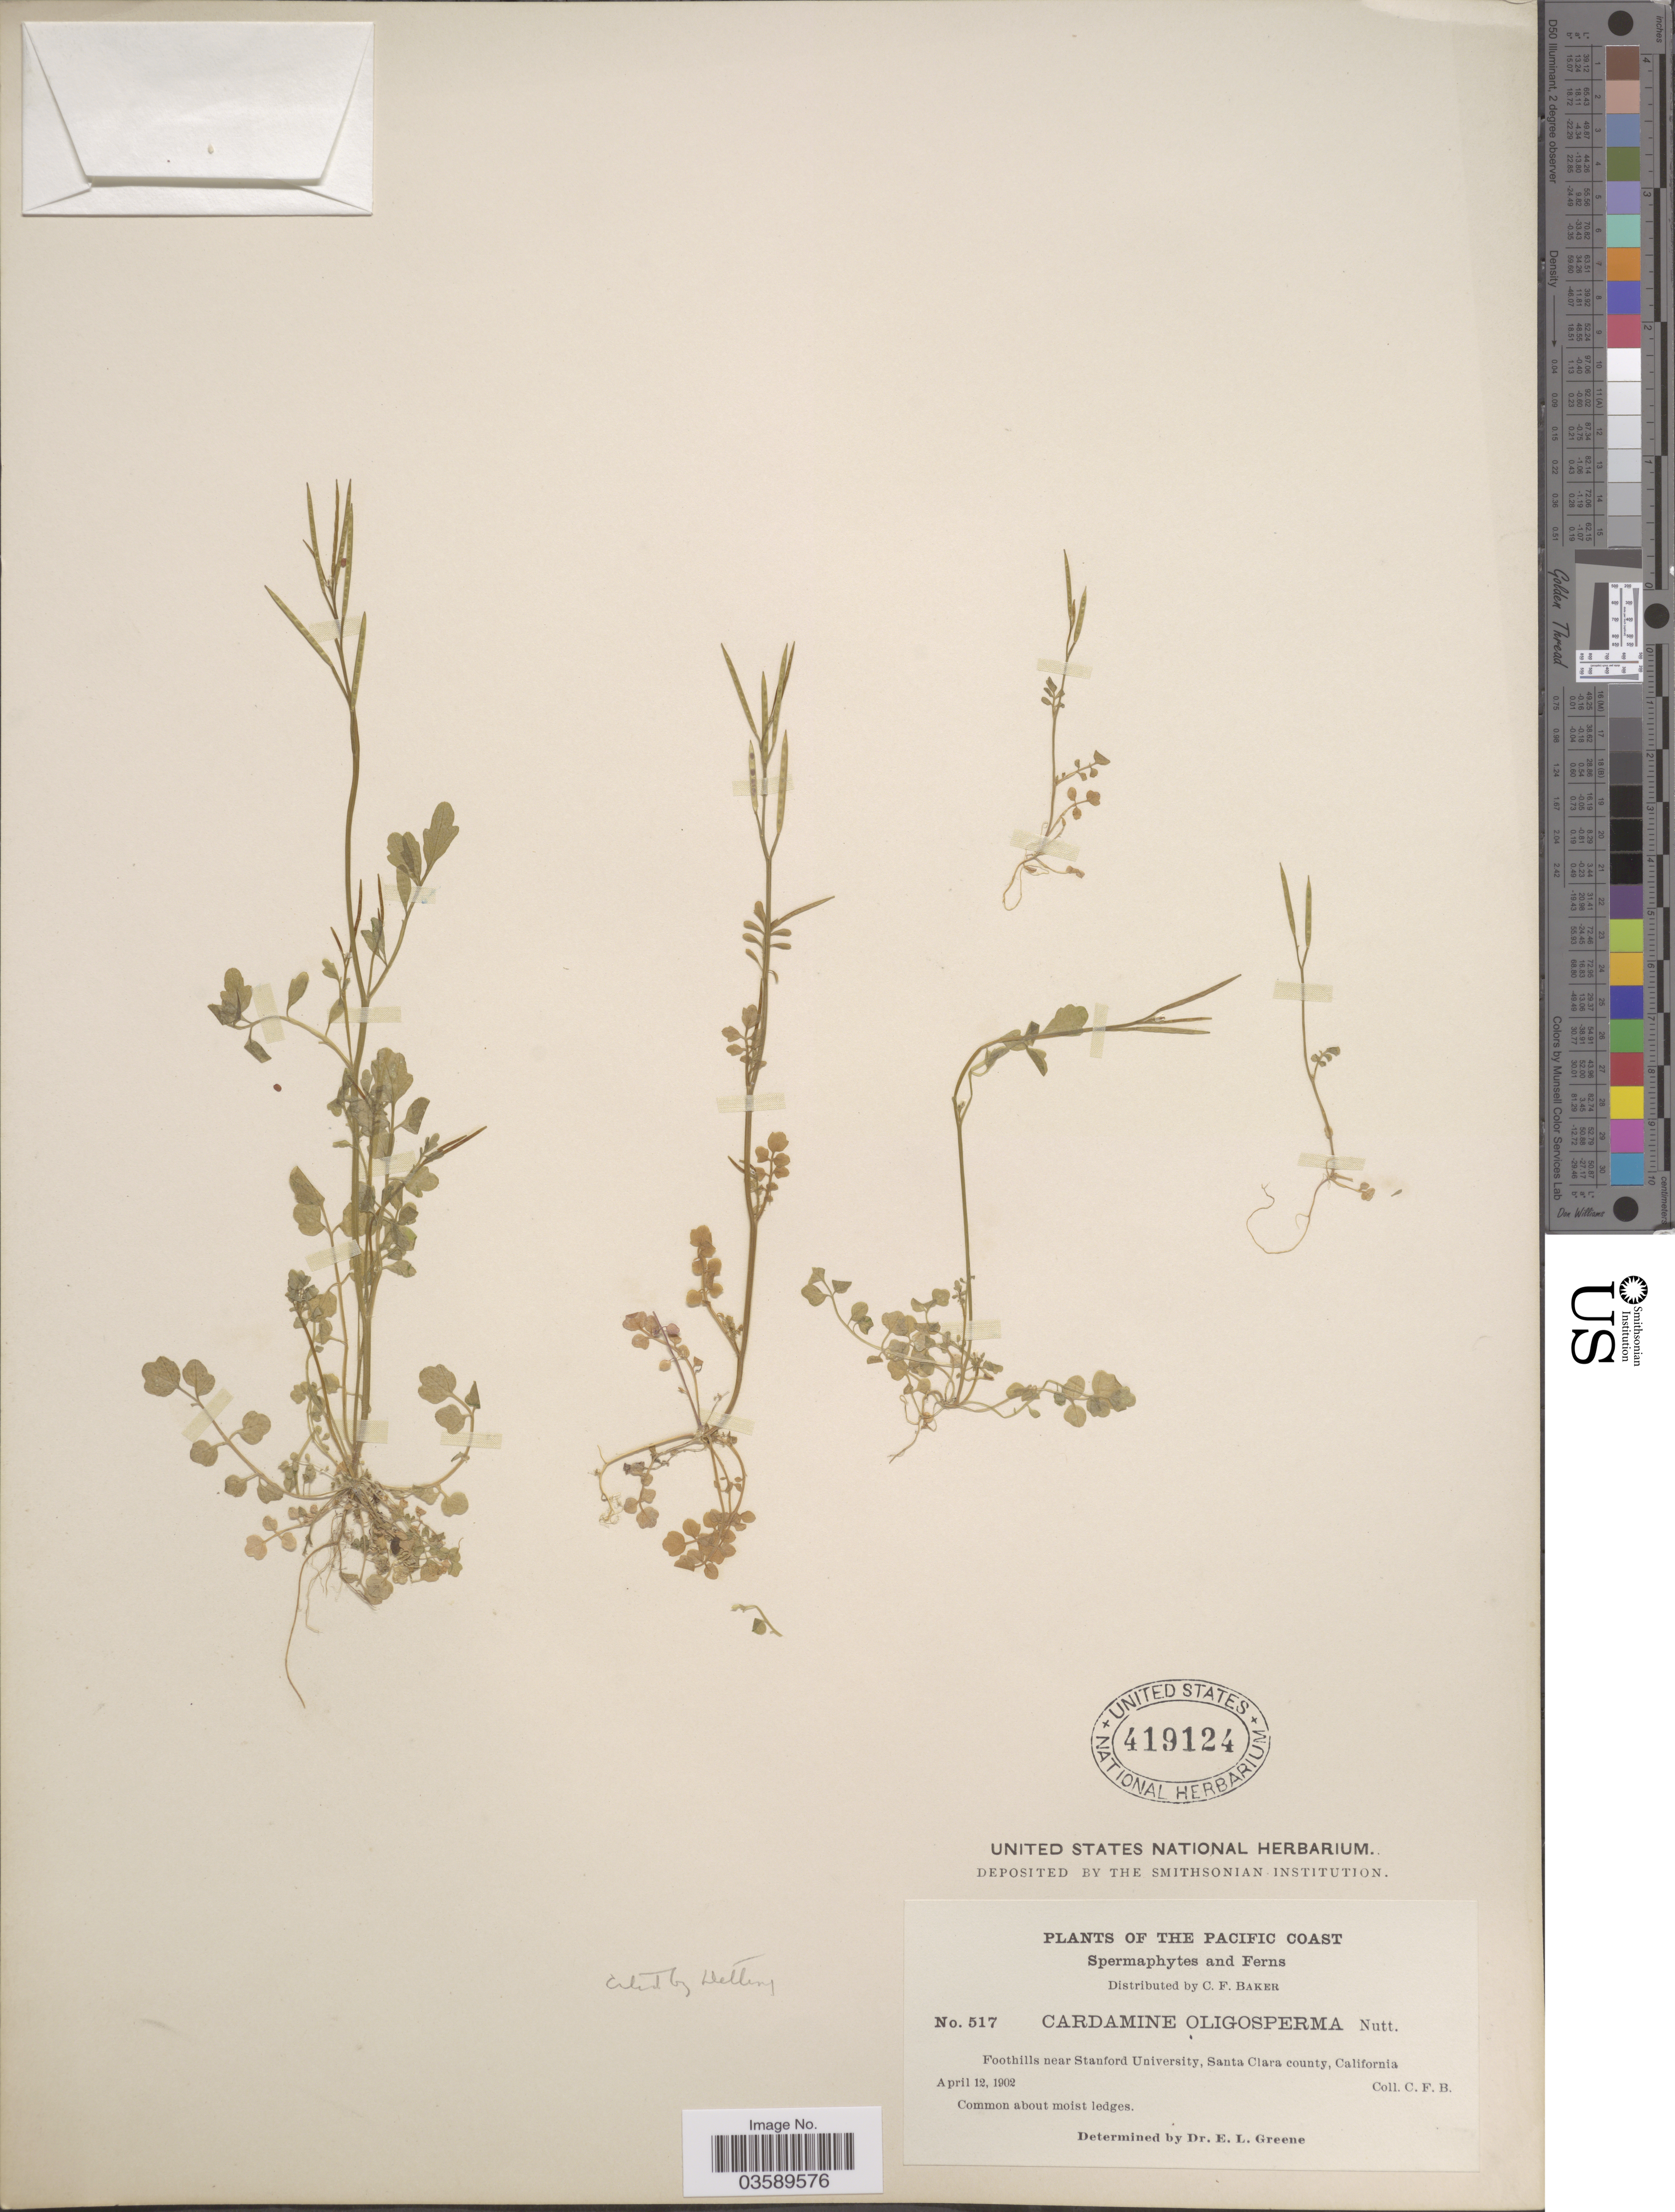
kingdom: Plantae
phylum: Tracheophyta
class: Magnoliopsida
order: Brassicales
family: Brassicaceae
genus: Cardamine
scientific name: Cardamine oligosperma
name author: Nutt.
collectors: C. F. Baker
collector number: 517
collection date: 1902-04-12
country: United States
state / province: California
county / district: Santa Clara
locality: The Pacific Coast. Foothills near Stanford University, Santa Clara county.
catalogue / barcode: US 419124